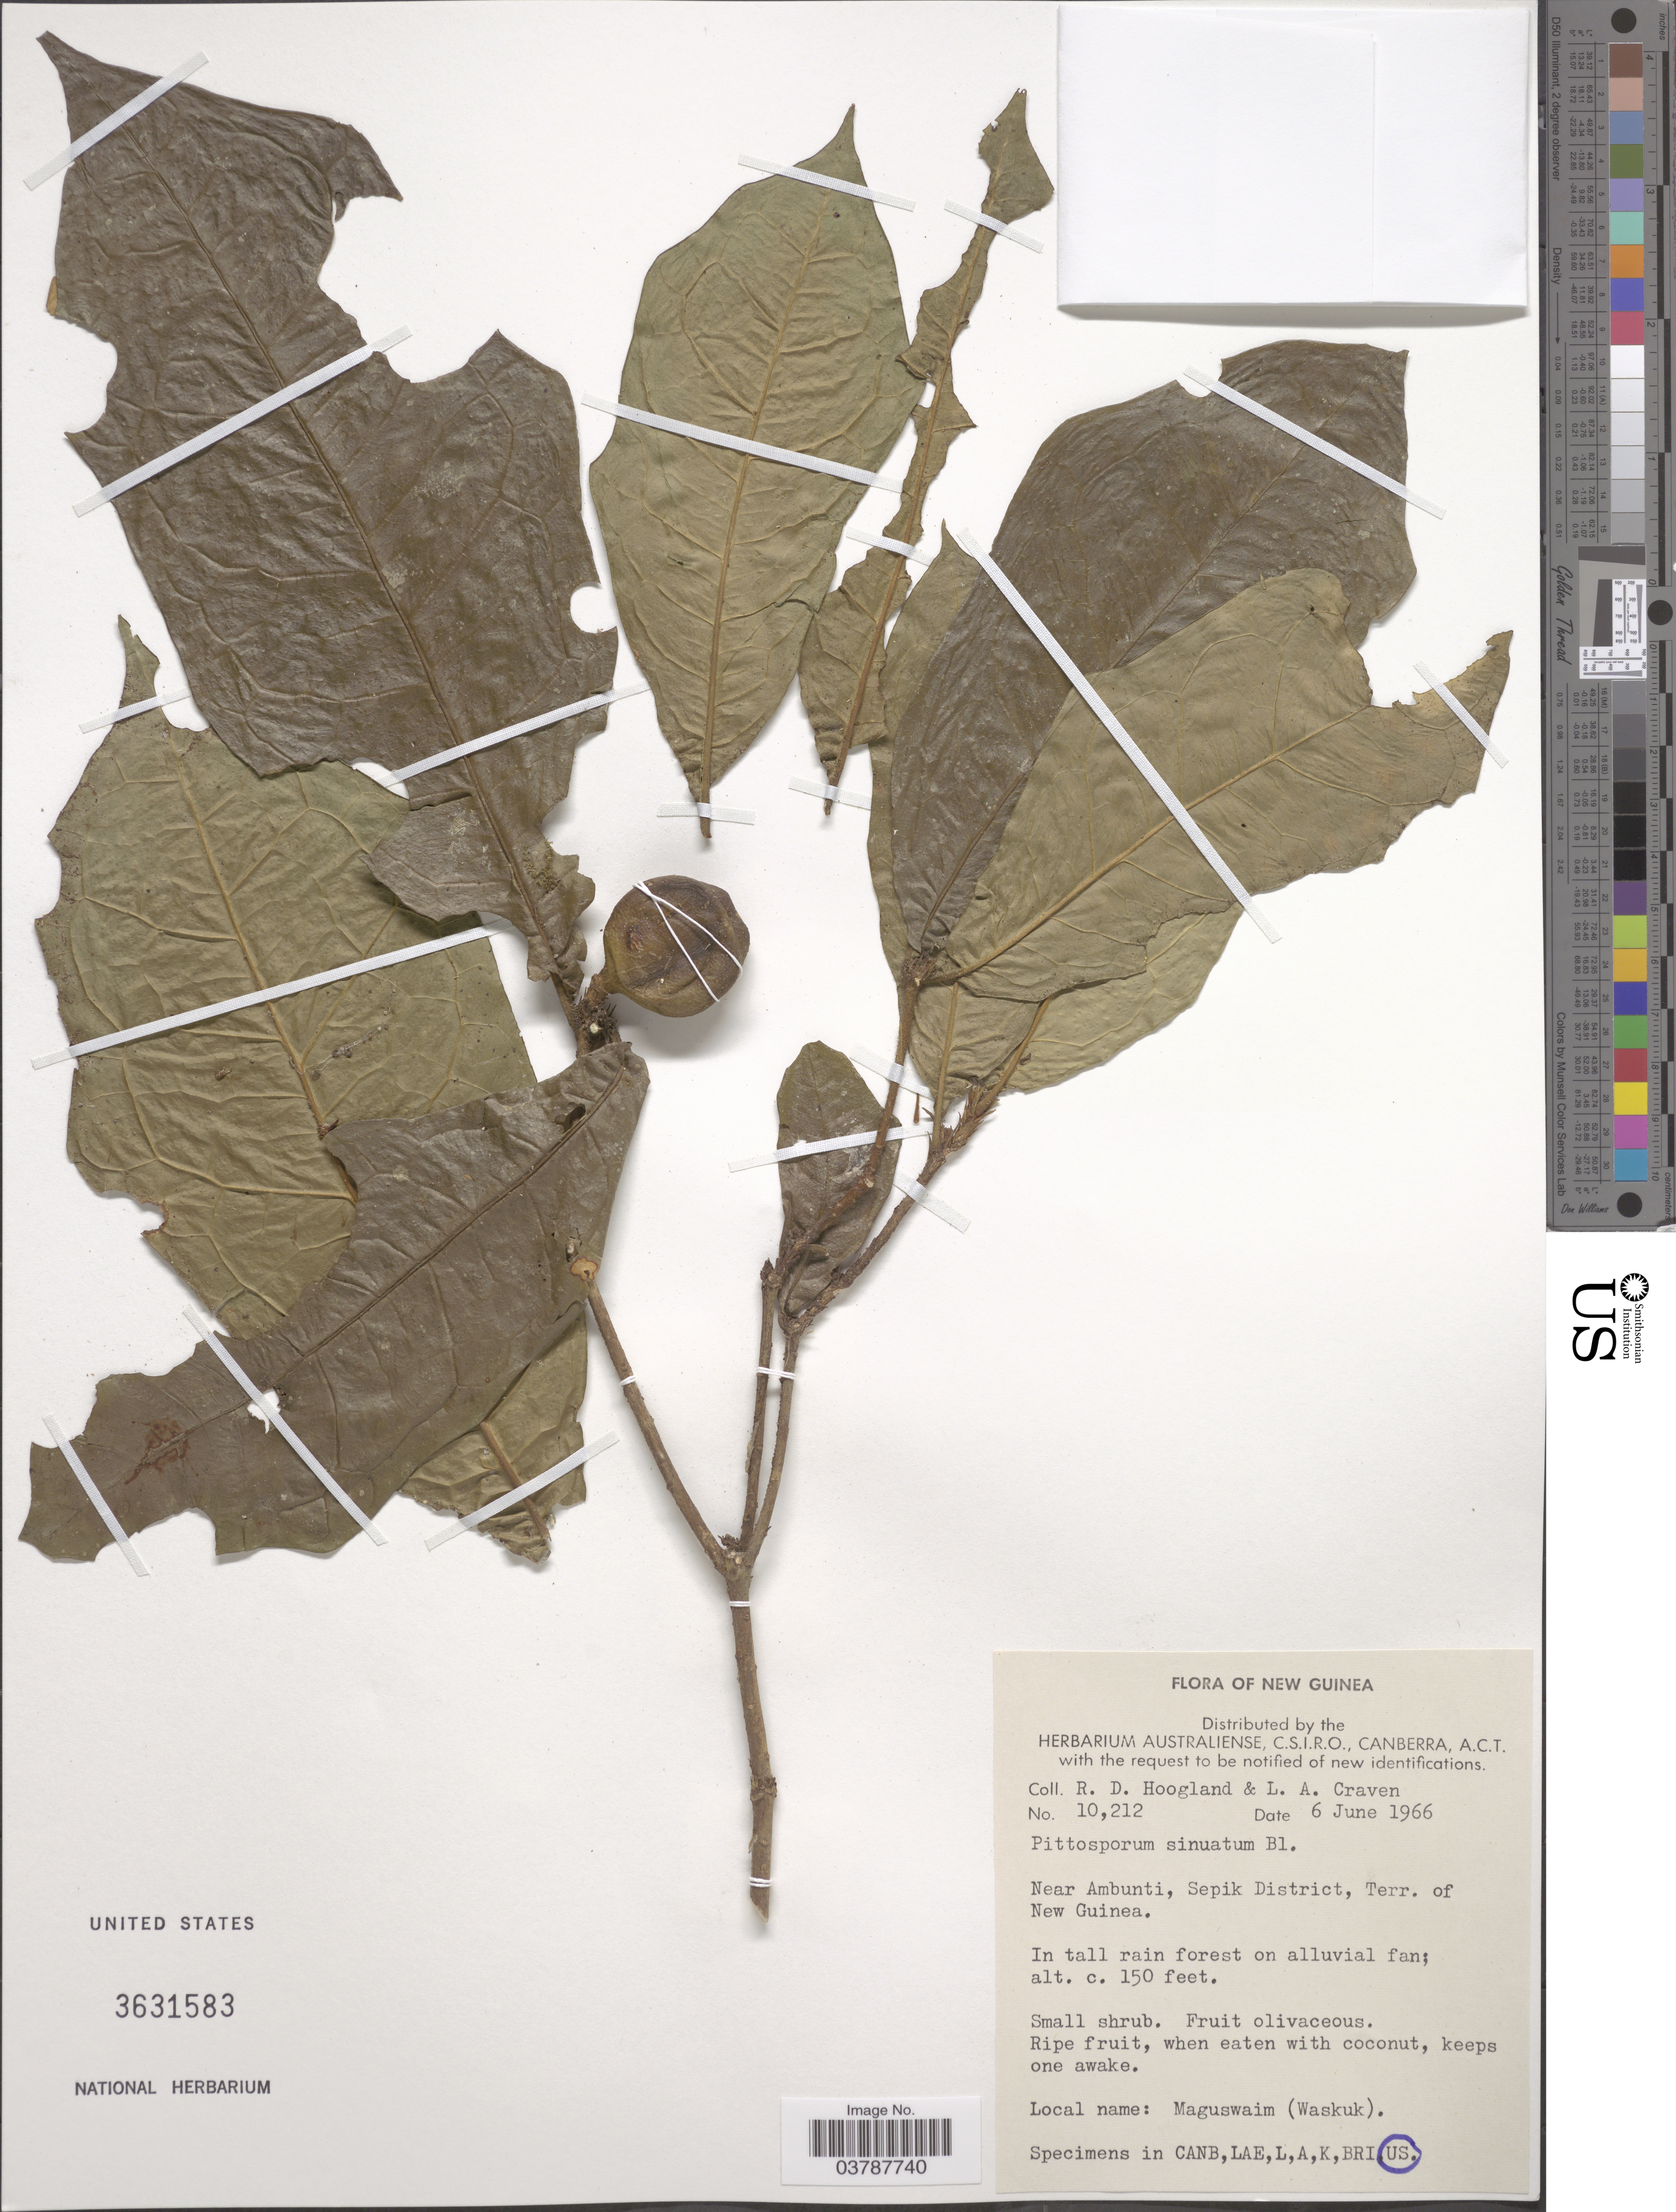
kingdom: Plantae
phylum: Tracheophyta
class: Magnoliopsida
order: Apiales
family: Pittosporaceae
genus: Pittosporum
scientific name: Pittosporum sinuatum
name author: Blume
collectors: R. D. Hoogland & L. A. Craven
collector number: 10212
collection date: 1966-06-06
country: Papua New Guinea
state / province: Sepik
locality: New Guinea. Near Ambunti, Sepik District, Terr. of New Guinea.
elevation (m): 46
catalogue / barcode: US 3631583